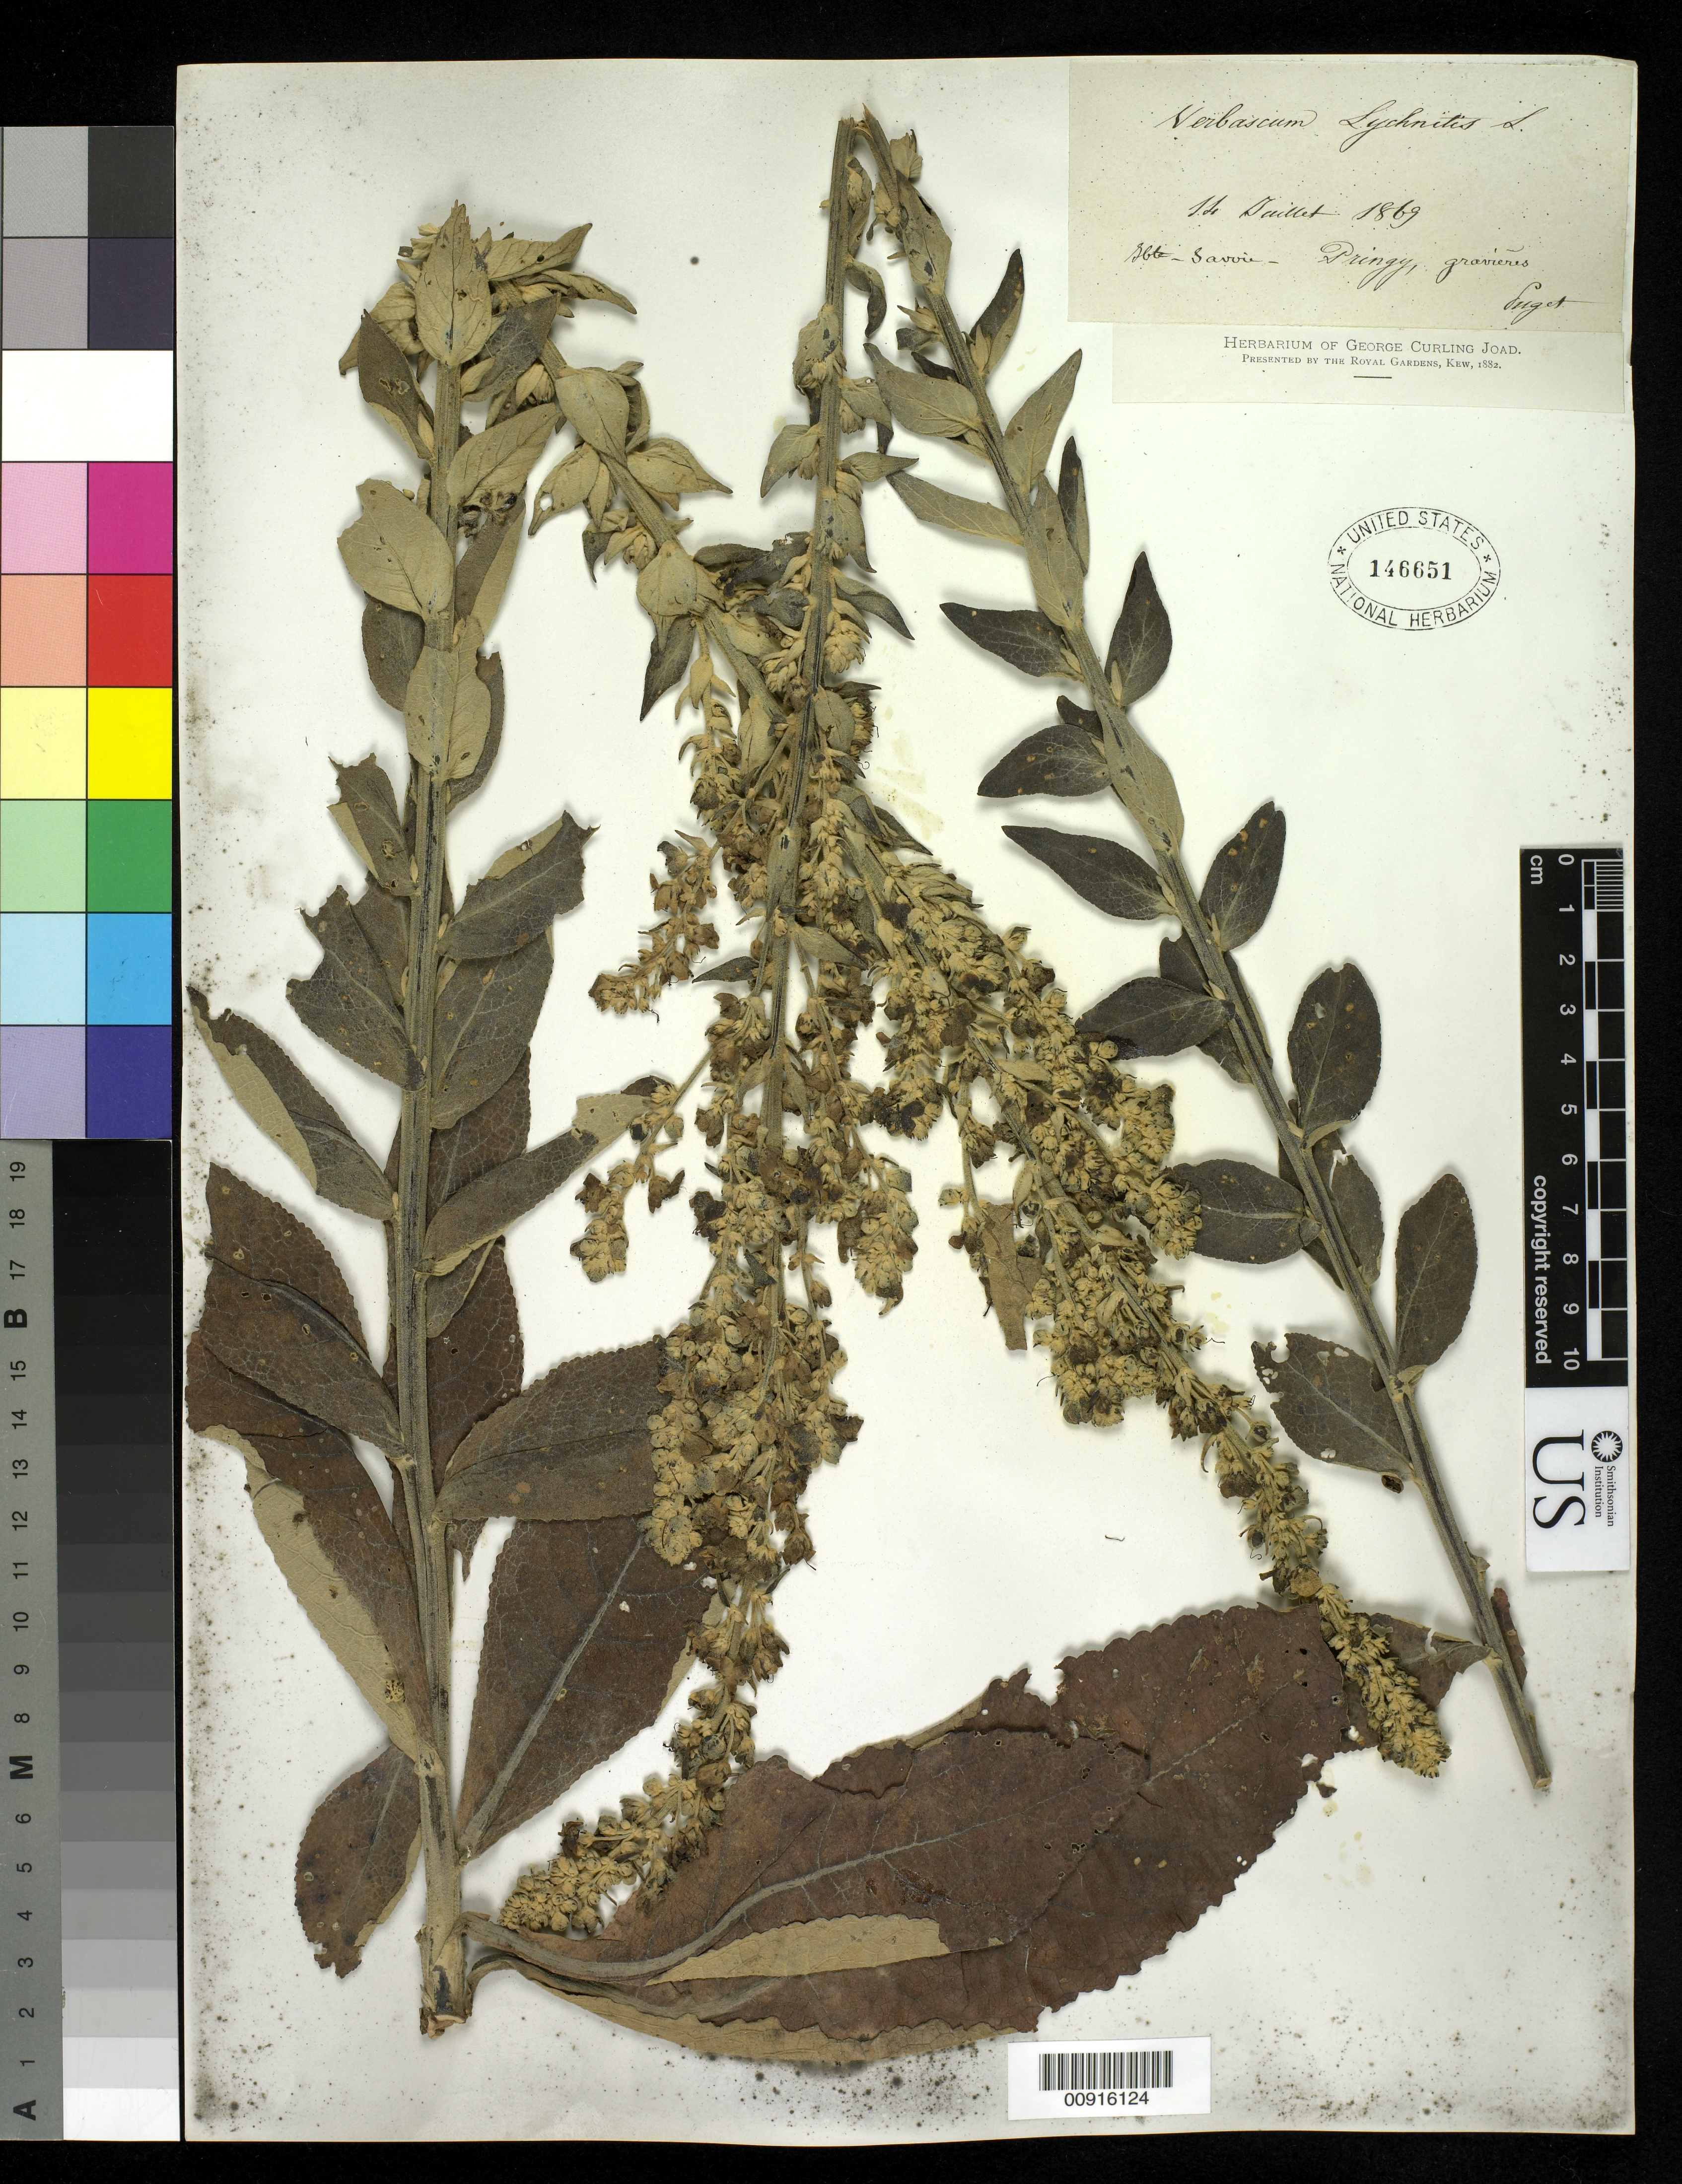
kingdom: Plantae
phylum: Tracheophyta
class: Magnoliopsida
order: Lamiales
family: Scrophulariaceae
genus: Verbascum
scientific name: Verbascum lychnitis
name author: L.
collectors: -. Puget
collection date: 1869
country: France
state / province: Auvergne-Rhône-Alpes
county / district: Savoie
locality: Hte. Savoie - Pringy, gravieres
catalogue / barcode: US 146651